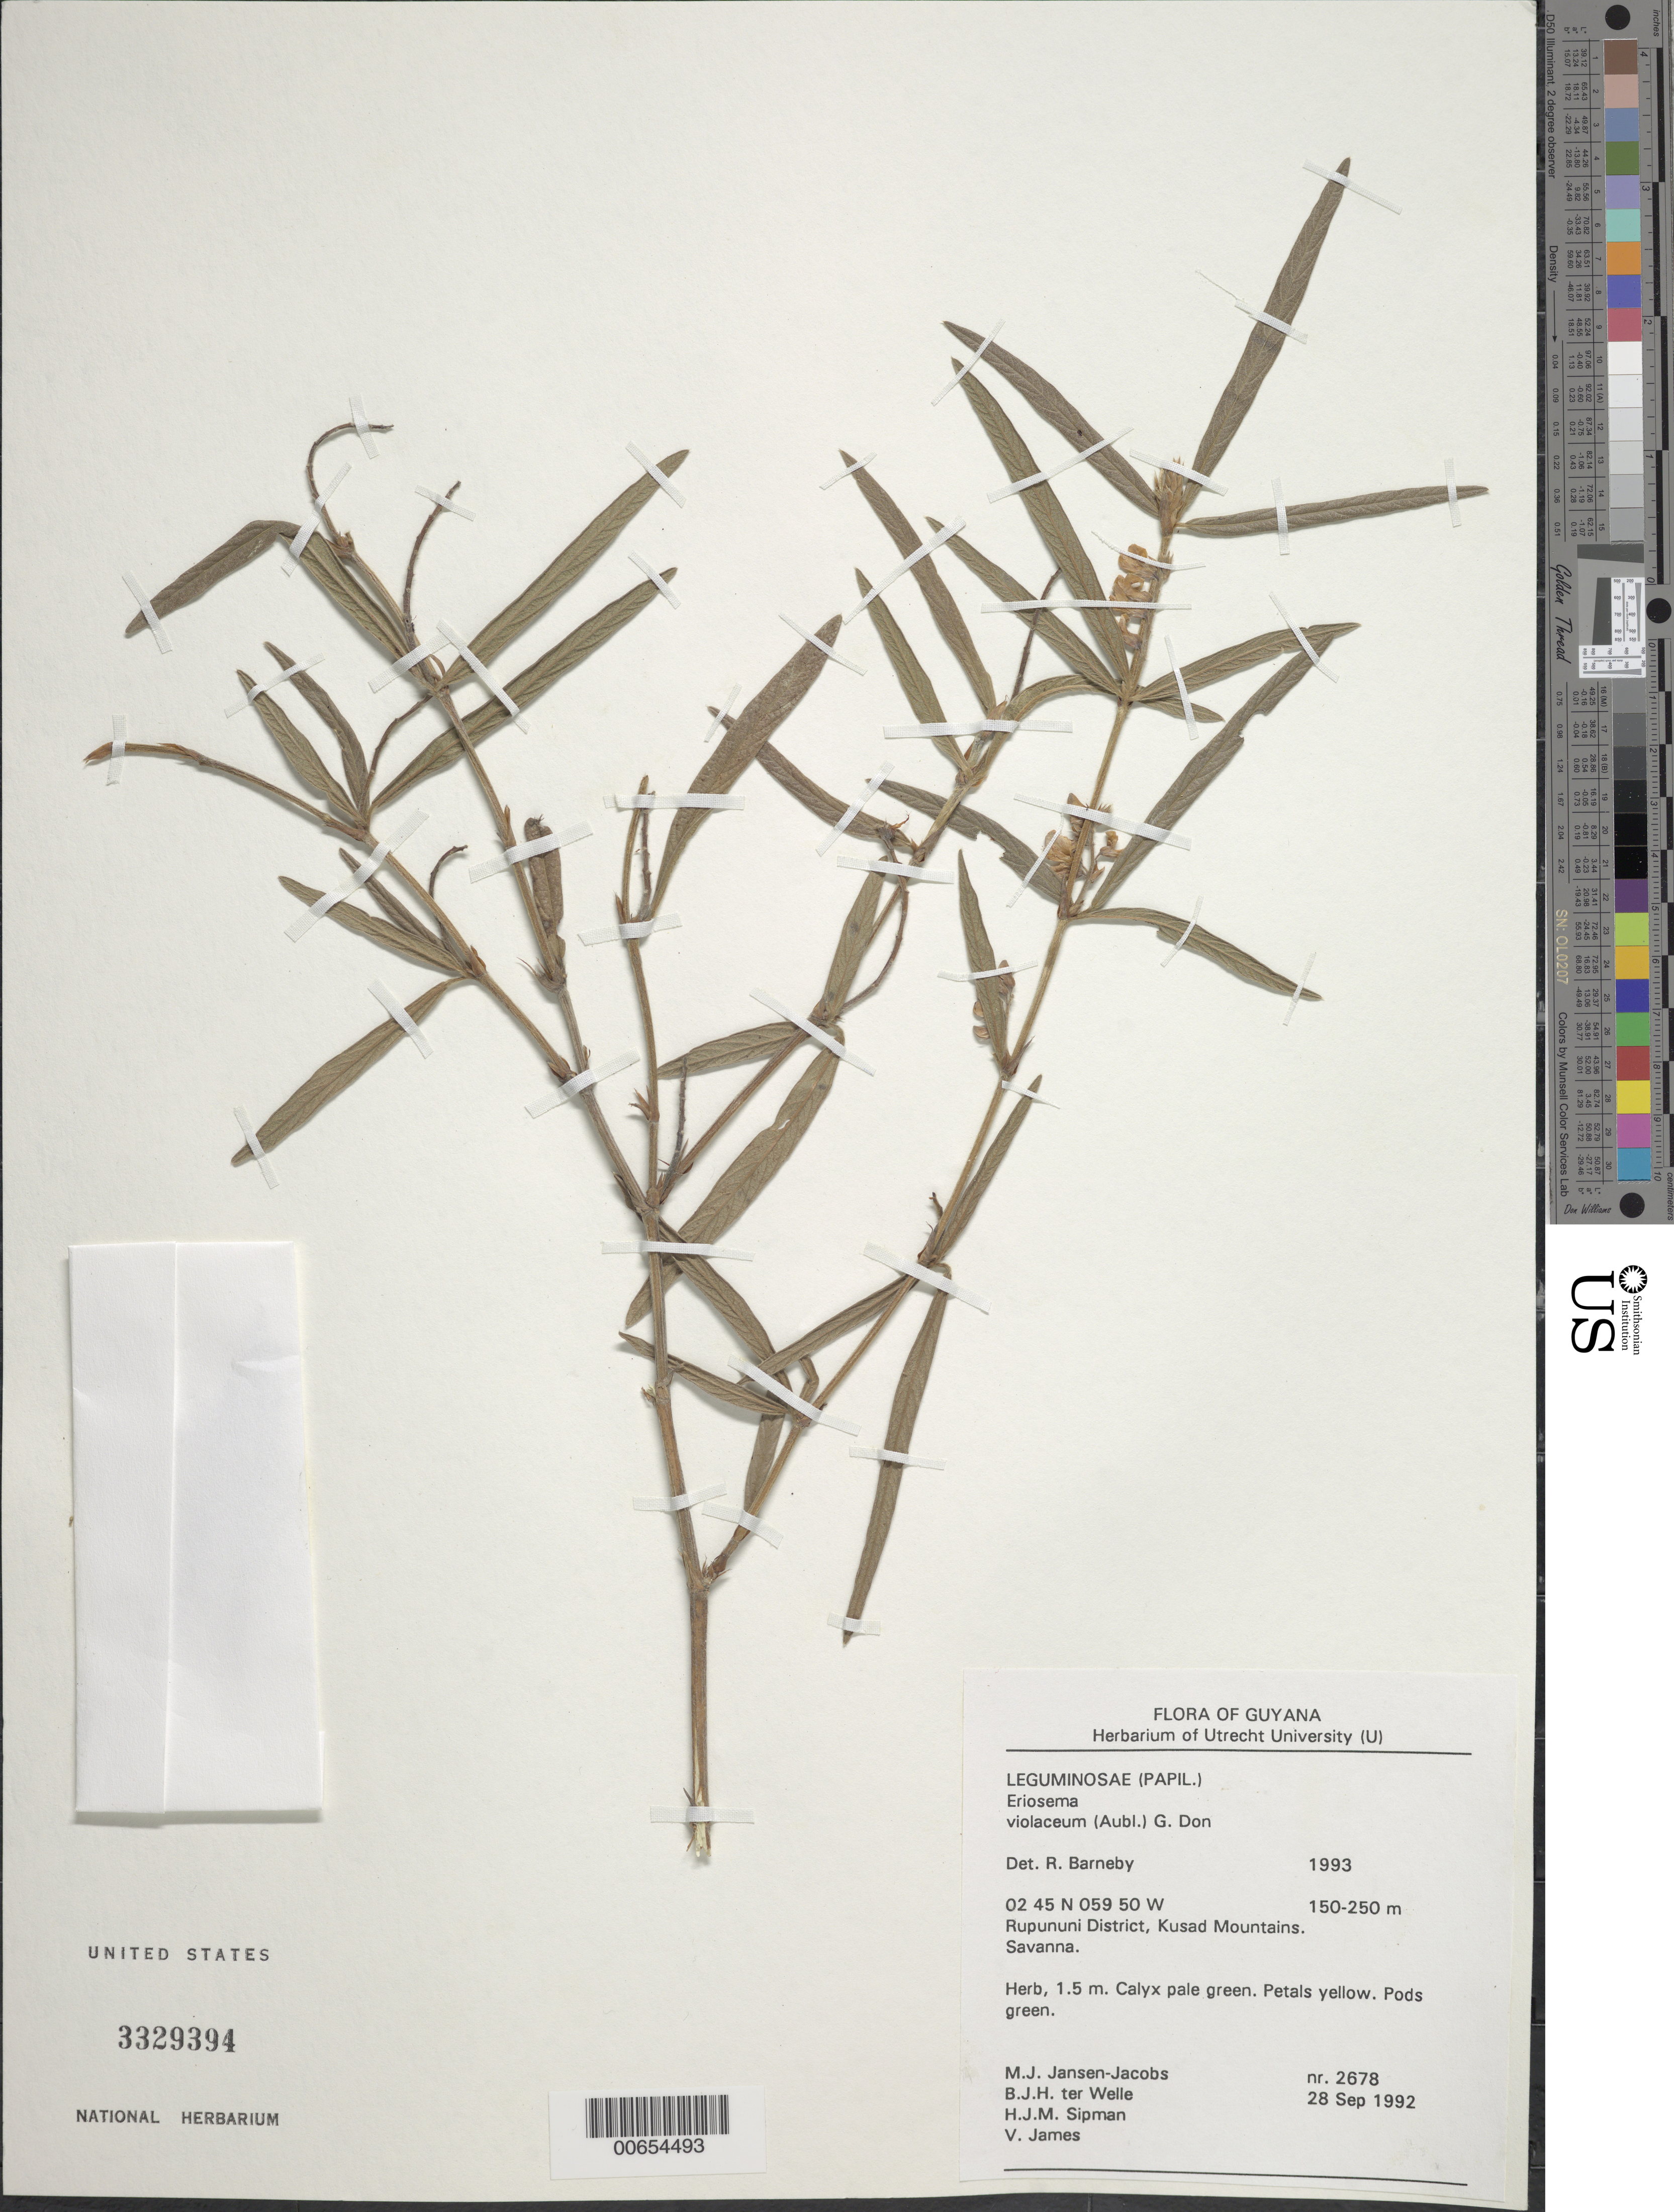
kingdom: Plantae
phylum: Tracheophyta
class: Magnoliopsida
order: Fabales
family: Fabaceae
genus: Eriosema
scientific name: Eriosema violaceum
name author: (Aubl.) G. Don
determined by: Barneby, Rupert C., (NY)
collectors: M. J. Jansen-Jacobs, B. Welle, H. J. M. Sipman & V. James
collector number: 2678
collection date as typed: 28-Sep-92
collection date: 1992-09-28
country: Guyana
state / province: U. Takutu-U. Essequibo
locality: Kusad Mountains, Rupununi District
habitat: Savanna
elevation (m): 150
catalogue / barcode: US 3329394